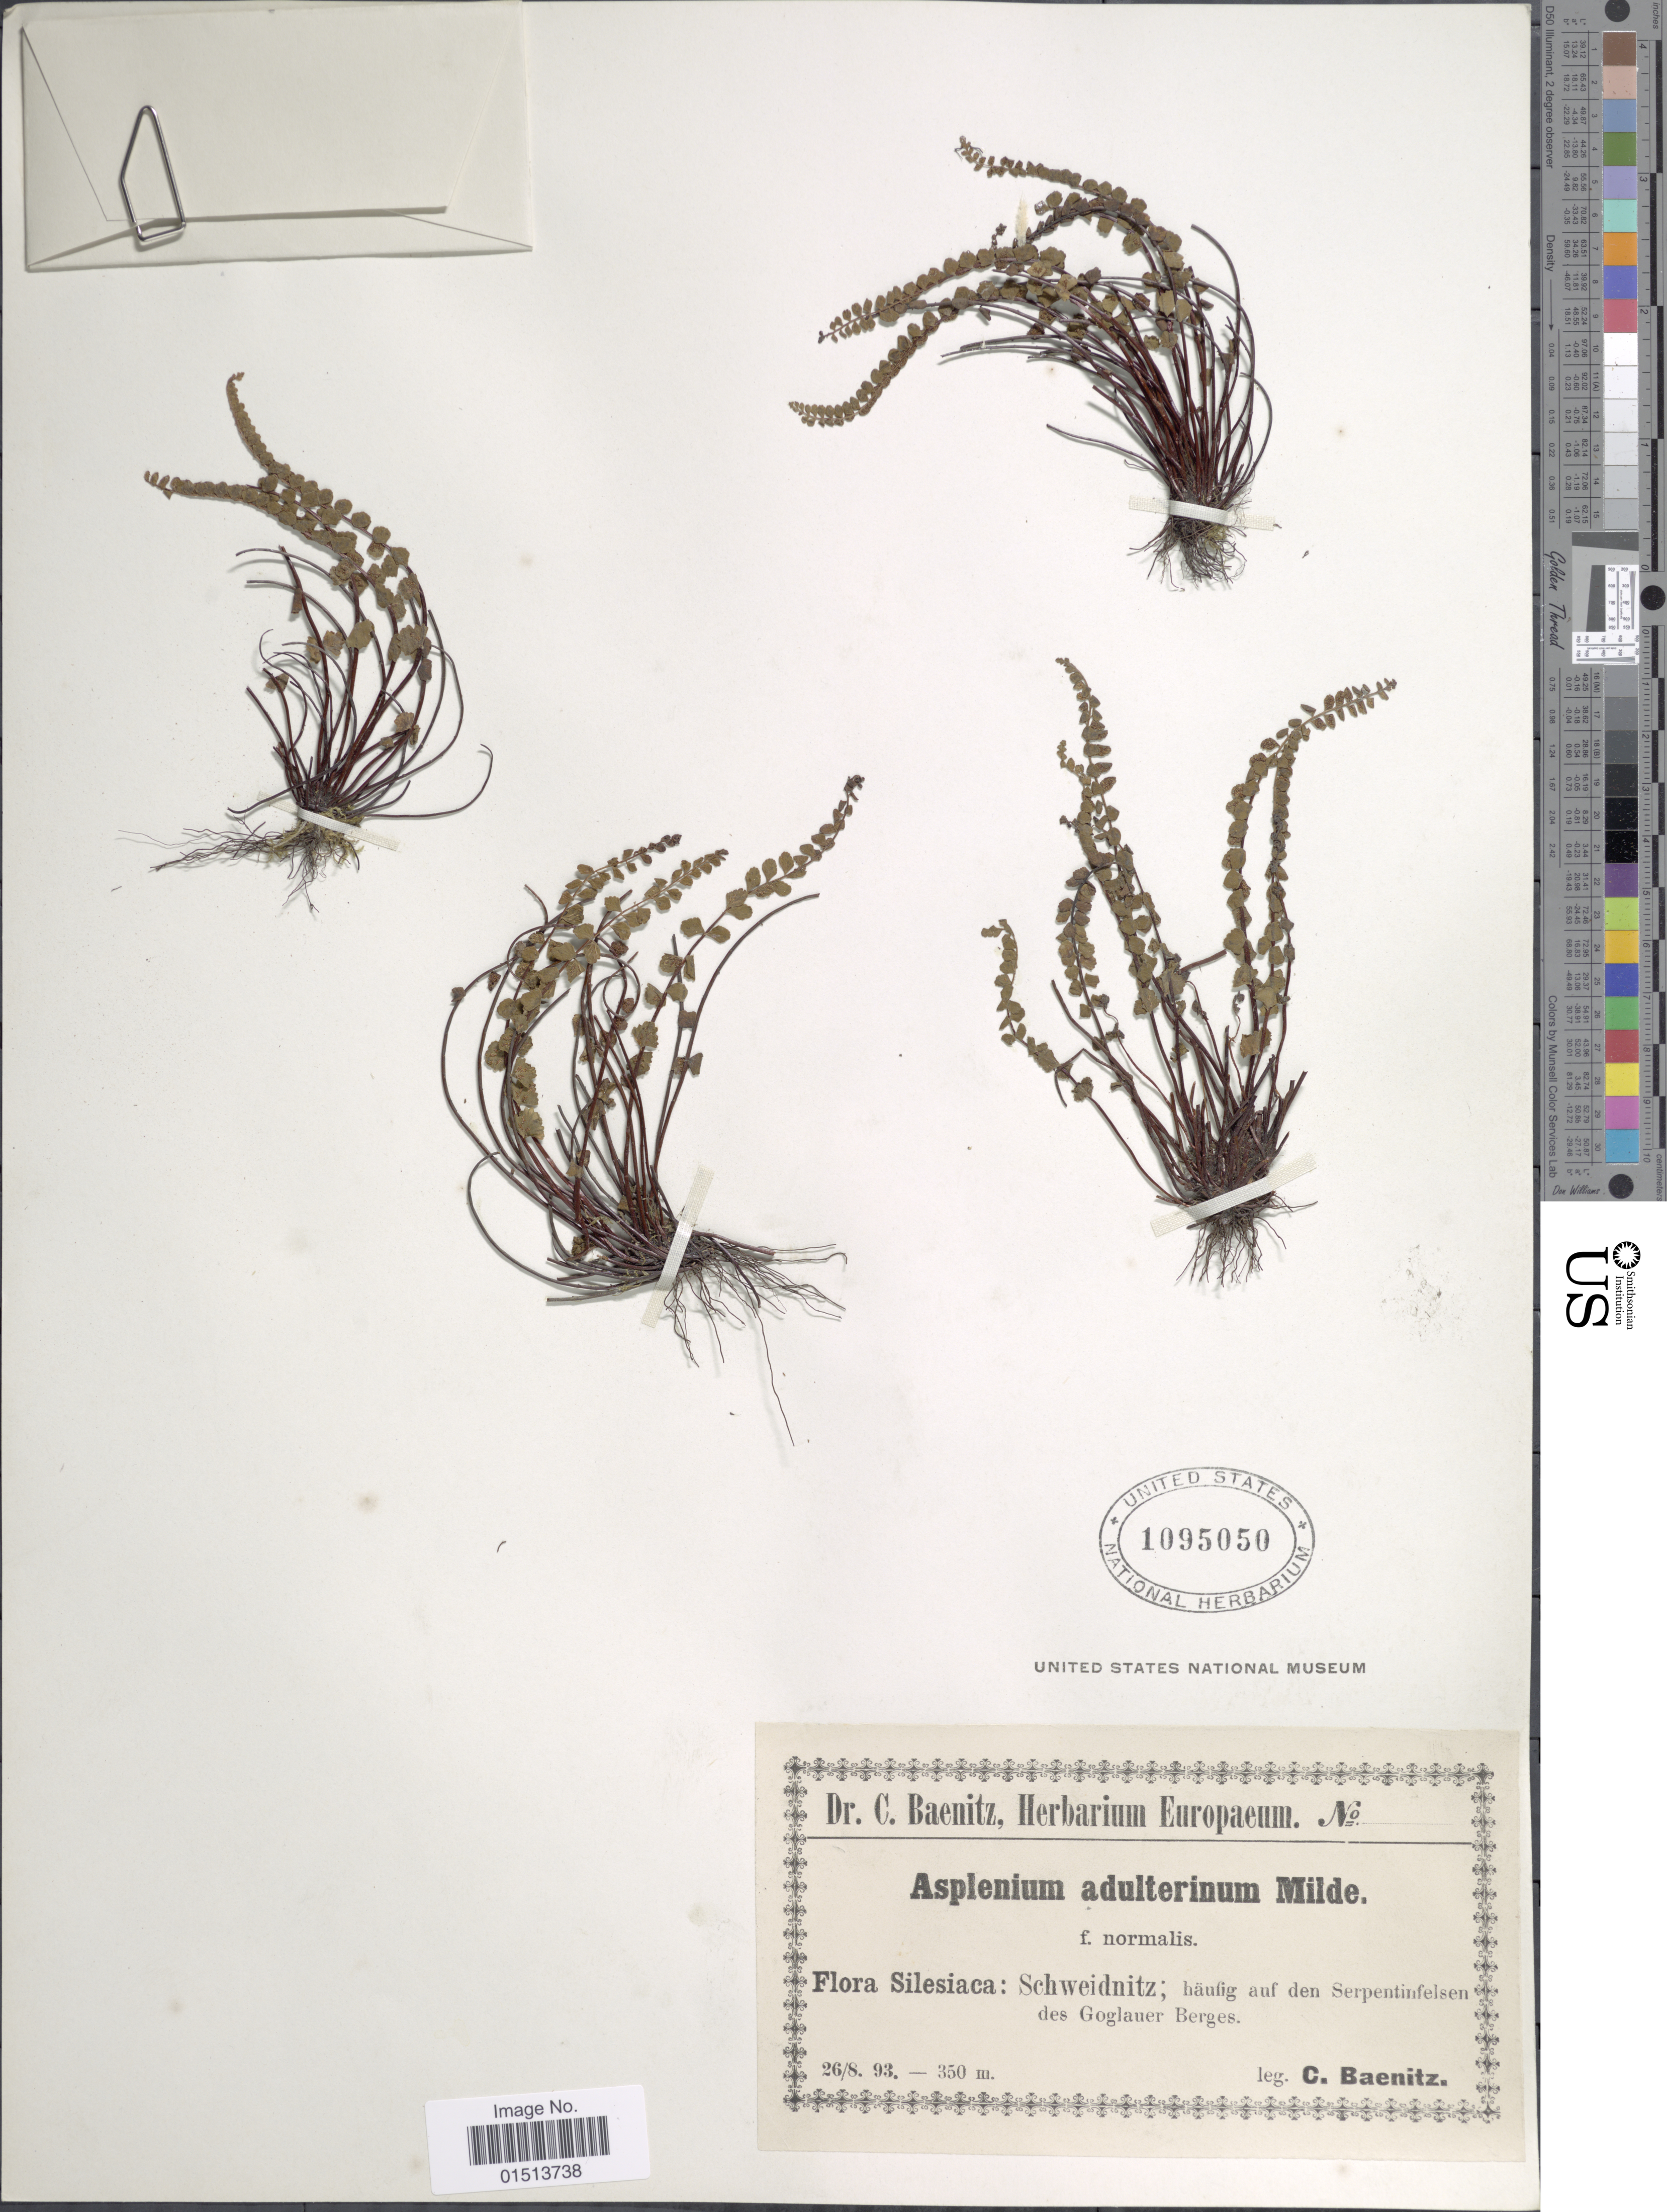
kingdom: Plantae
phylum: Tracheophyta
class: Polypodiopsida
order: Polypodiales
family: Aspleniaceae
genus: Asplenium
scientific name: Asplenium adulterinum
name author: Milde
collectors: C. G. Baenitz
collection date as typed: Transcribed d/m/y: 26/8/93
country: Poland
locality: Silesiaca: Schweidnitz; häufig auf den Serpentinfelsen des Goglauer Berges.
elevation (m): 350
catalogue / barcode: US 1095050